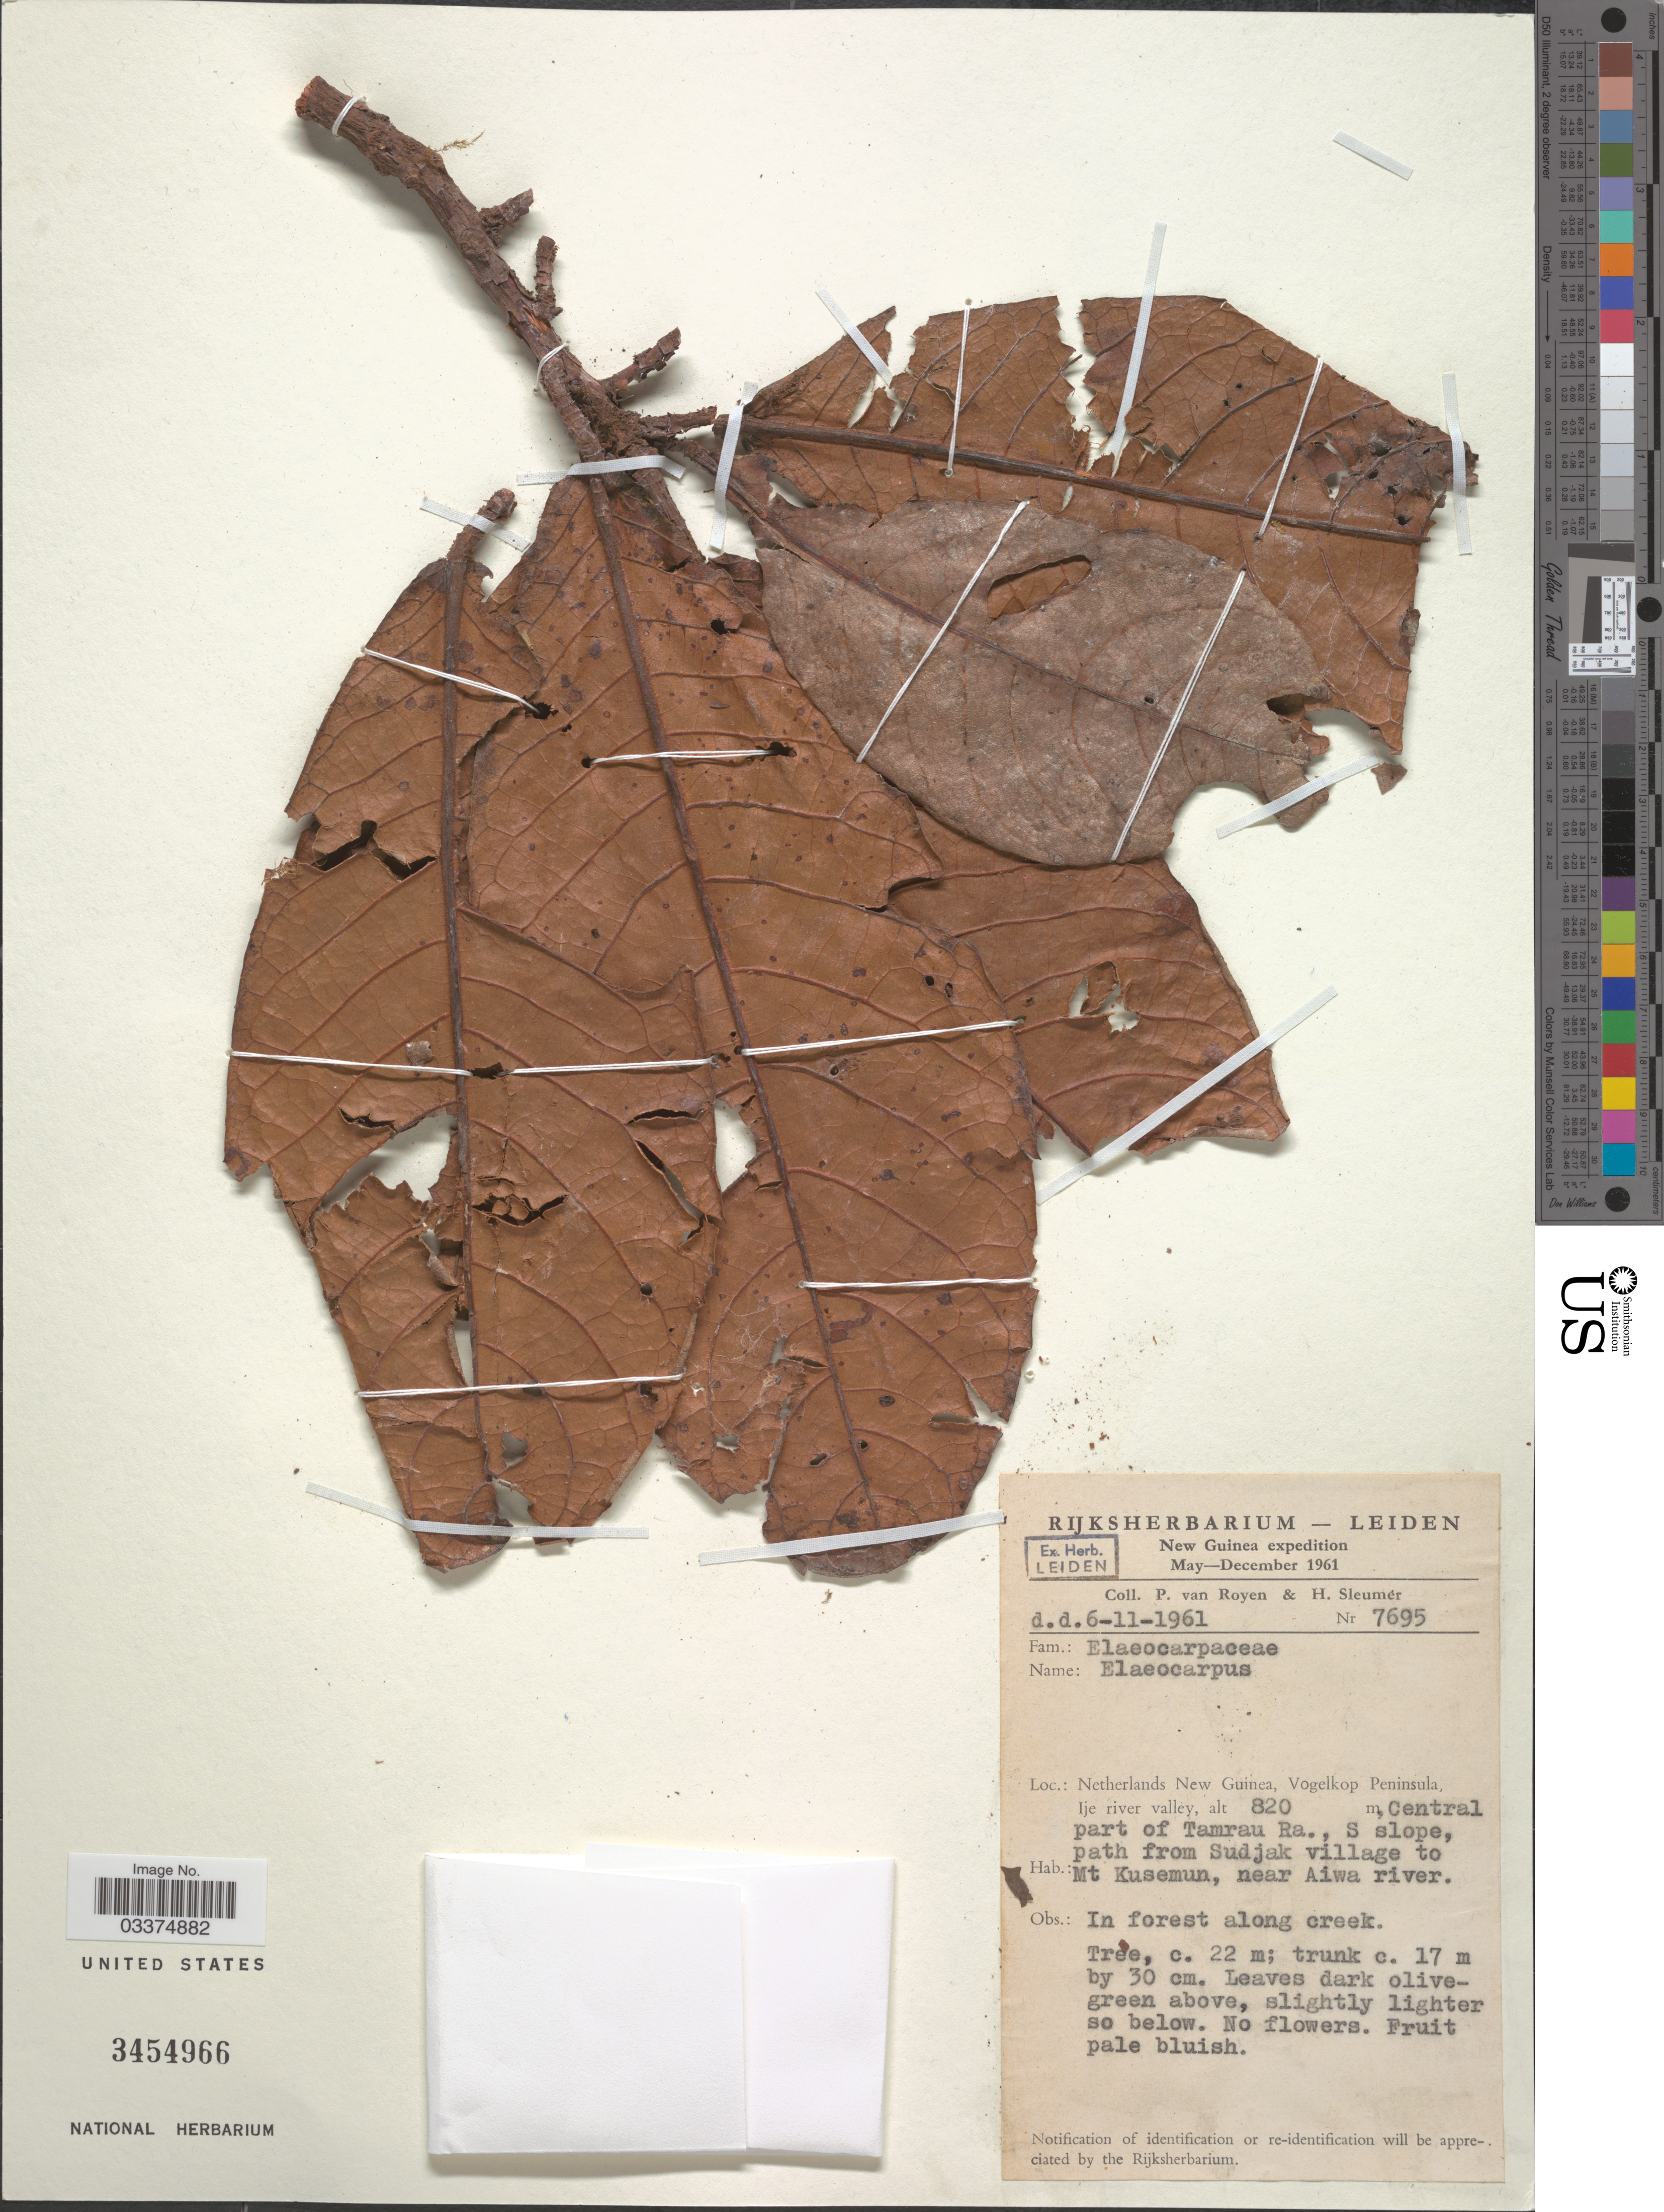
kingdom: Plantae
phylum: Tracheophyta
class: Magnoliopsida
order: Oxalidales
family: Elaeocarpaceae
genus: Elaeocarpus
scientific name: Elaeocarpus sp.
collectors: P. van Royen & H. O. Sleumer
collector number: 7695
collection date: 1961-11-06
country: Indonesia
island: New Guinea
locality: Netherlands New Guinea, Vogelkop Peninsula, Ilje river valley. Central path of Tamrau Ra., S slope, path from Sudjak village to Mt Kusemun, near Aiwa river.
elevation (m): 820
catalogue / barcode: US 3454966